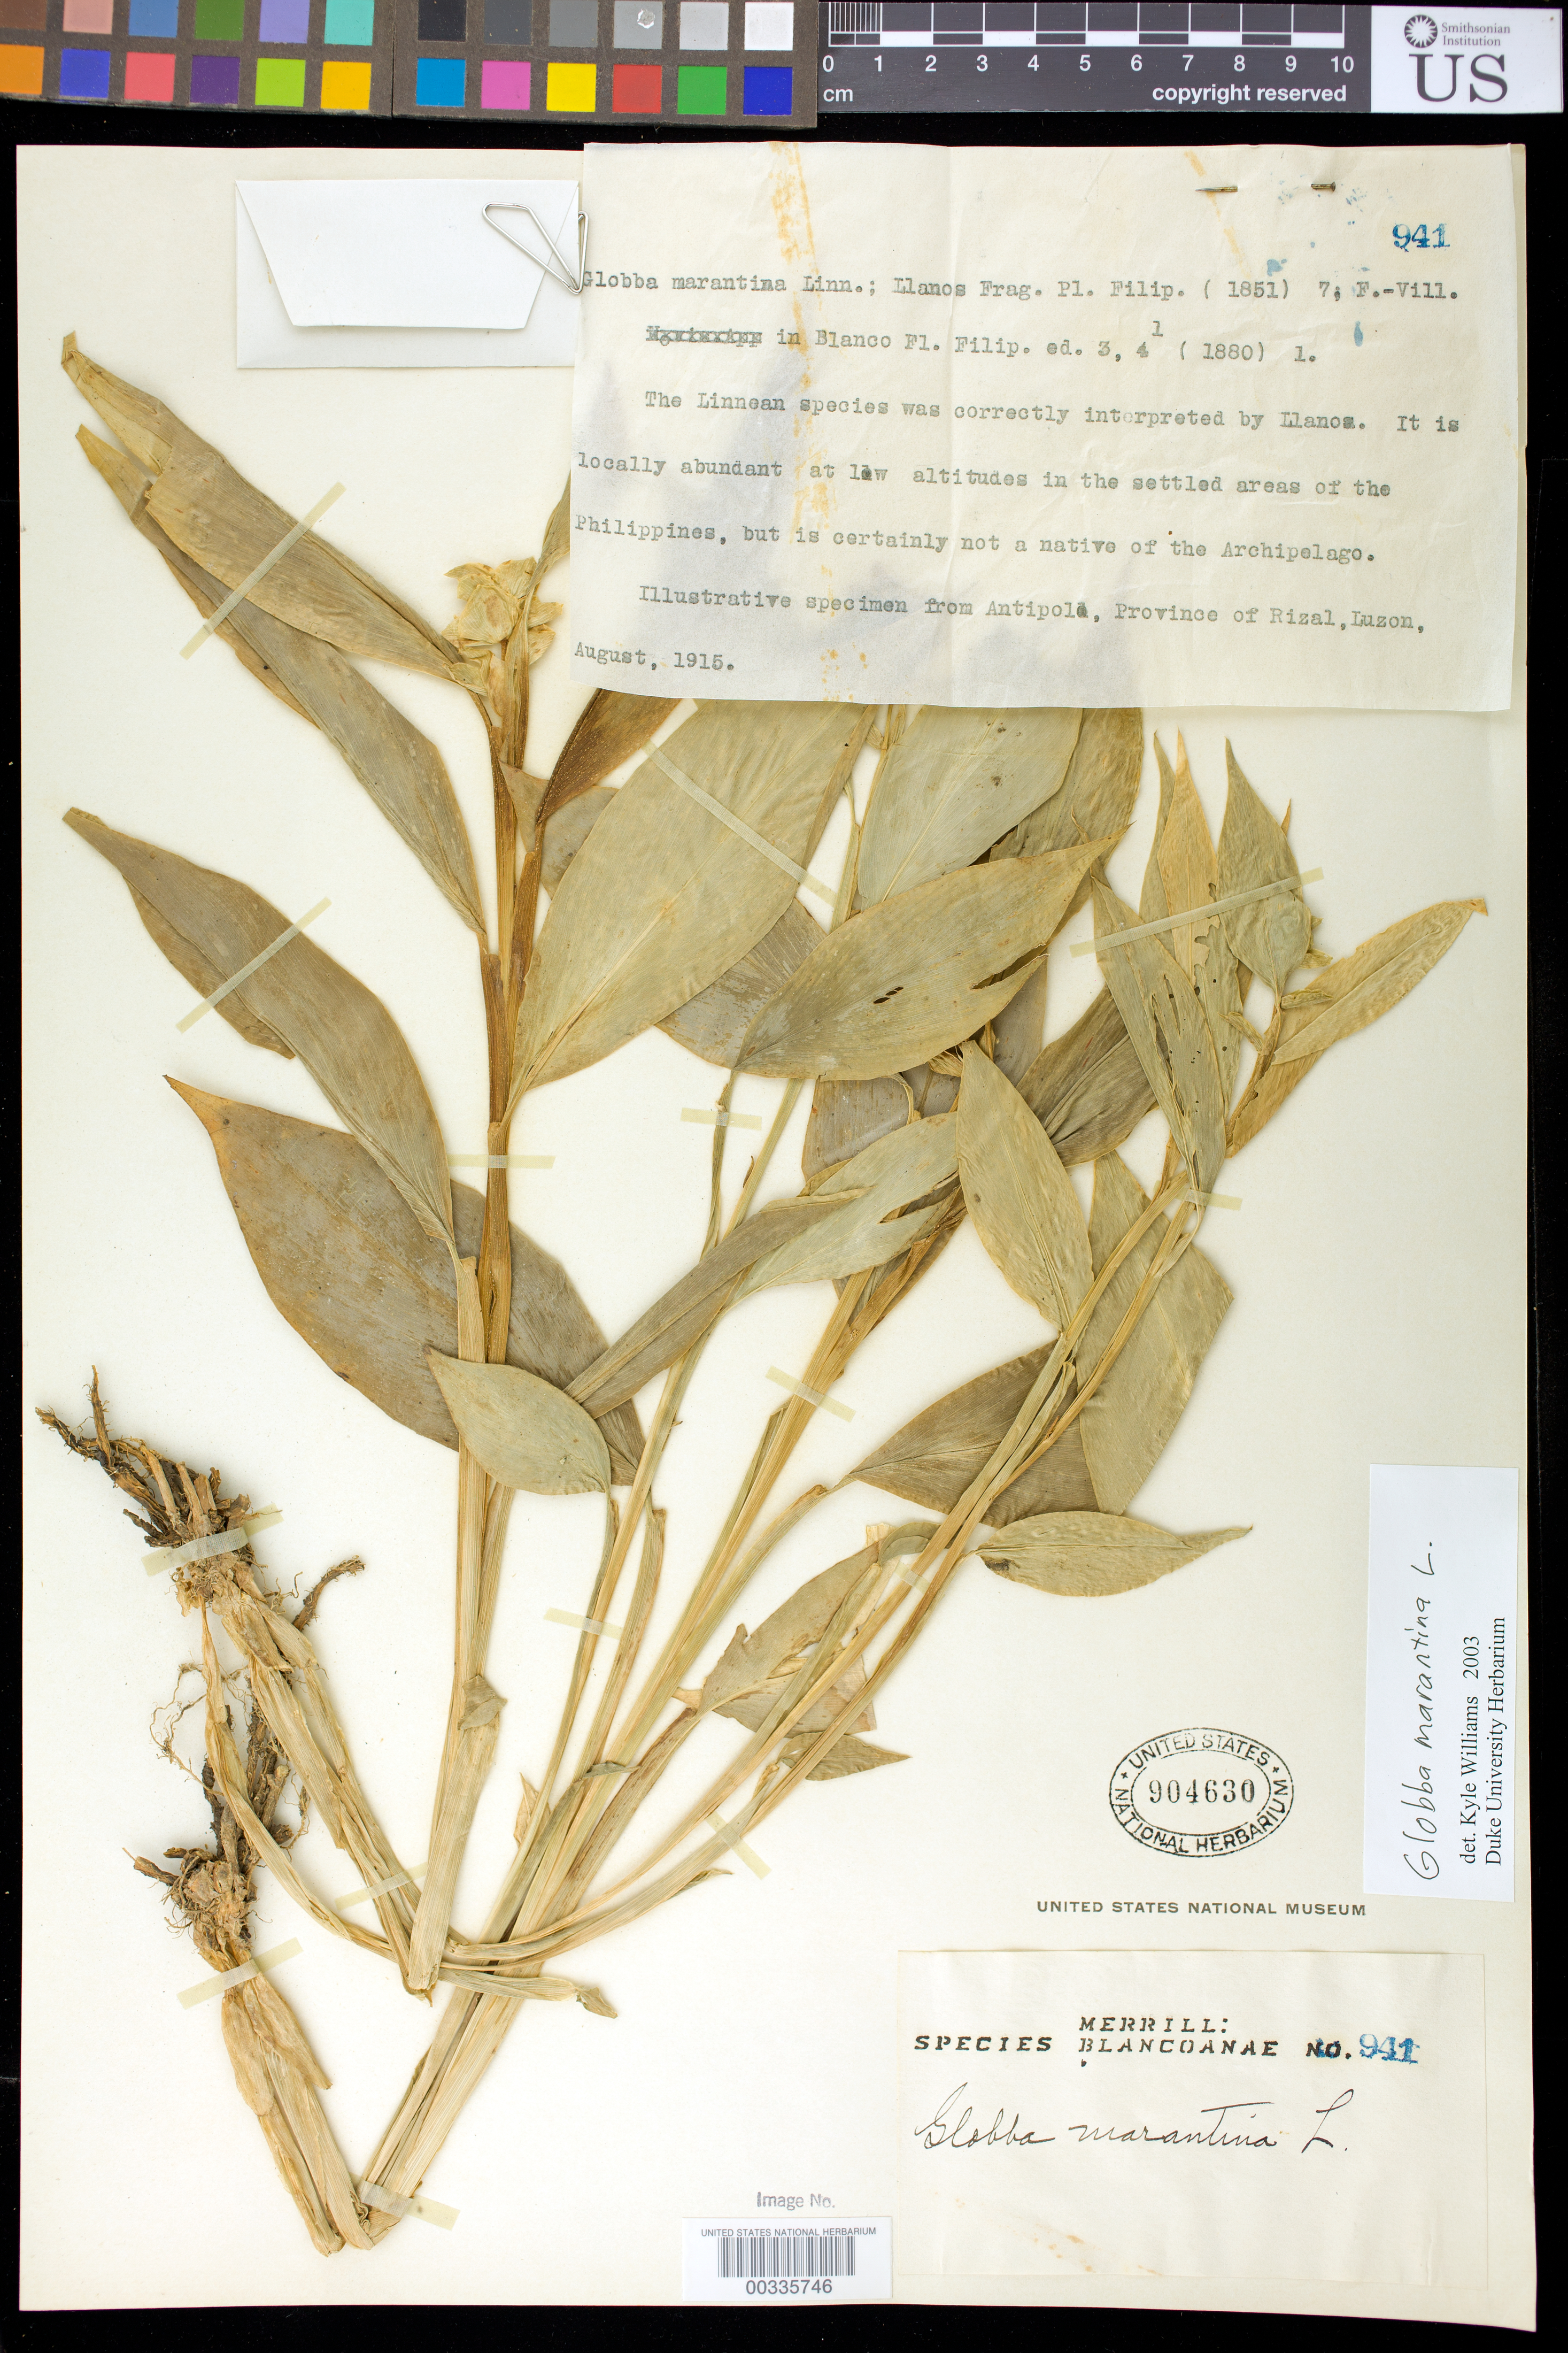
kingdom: Plantae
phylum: Tracheophyta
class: Liliopsida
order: Zingiberales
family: Zingiberaceae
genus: Globba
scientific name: Globba marantina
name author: L.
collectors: E. D. Merrill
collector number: Sp. Blancoan. 0941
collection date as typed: Aug 1915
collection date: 1915-08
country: Philippines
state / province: Calabarzon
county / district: Rizal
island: Luzon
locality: Antipolo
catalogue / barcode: US 904630